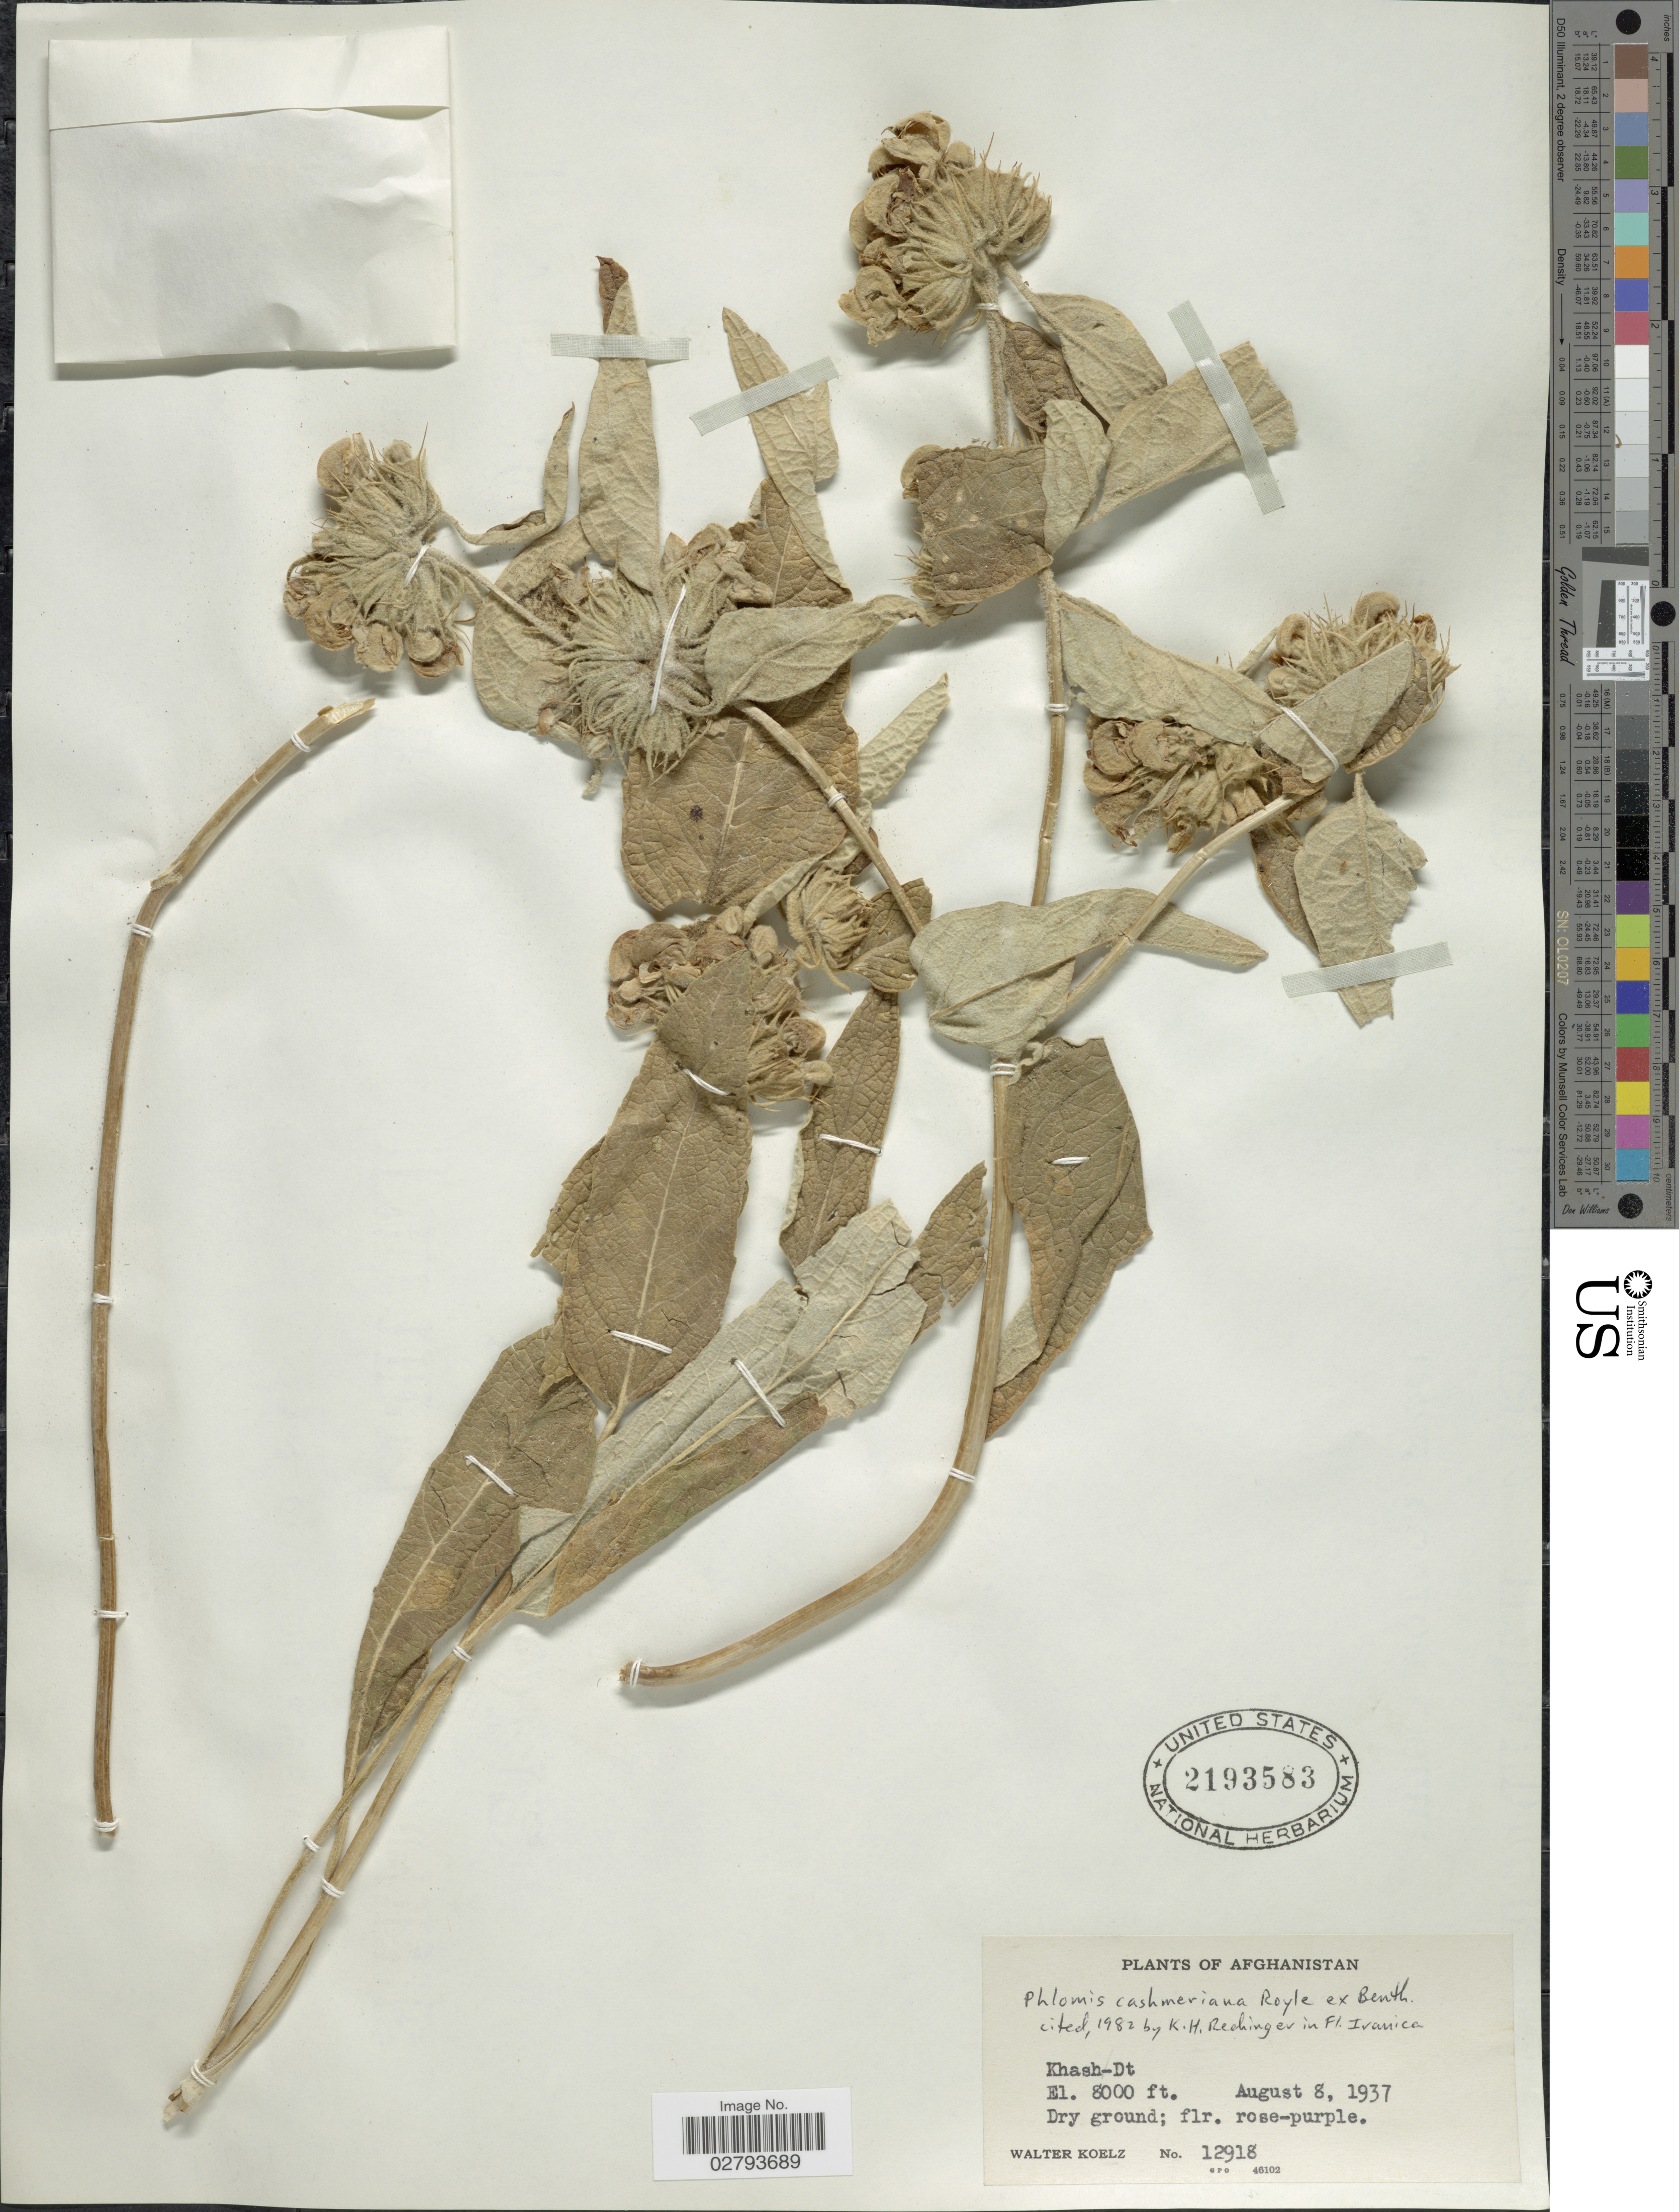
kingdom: Plantae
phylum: Tracheophyta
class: Magnoliopsida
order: Lamiales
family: Lamiaceae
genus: Phlomis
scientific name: Phlomis cashmeriana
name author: Royle ex Benth.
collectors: W. N. Koelz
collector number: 12918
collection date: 1937-08-08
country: Afghanistan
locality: Khash-Dt.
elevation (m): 2438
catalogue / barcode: US 2193583